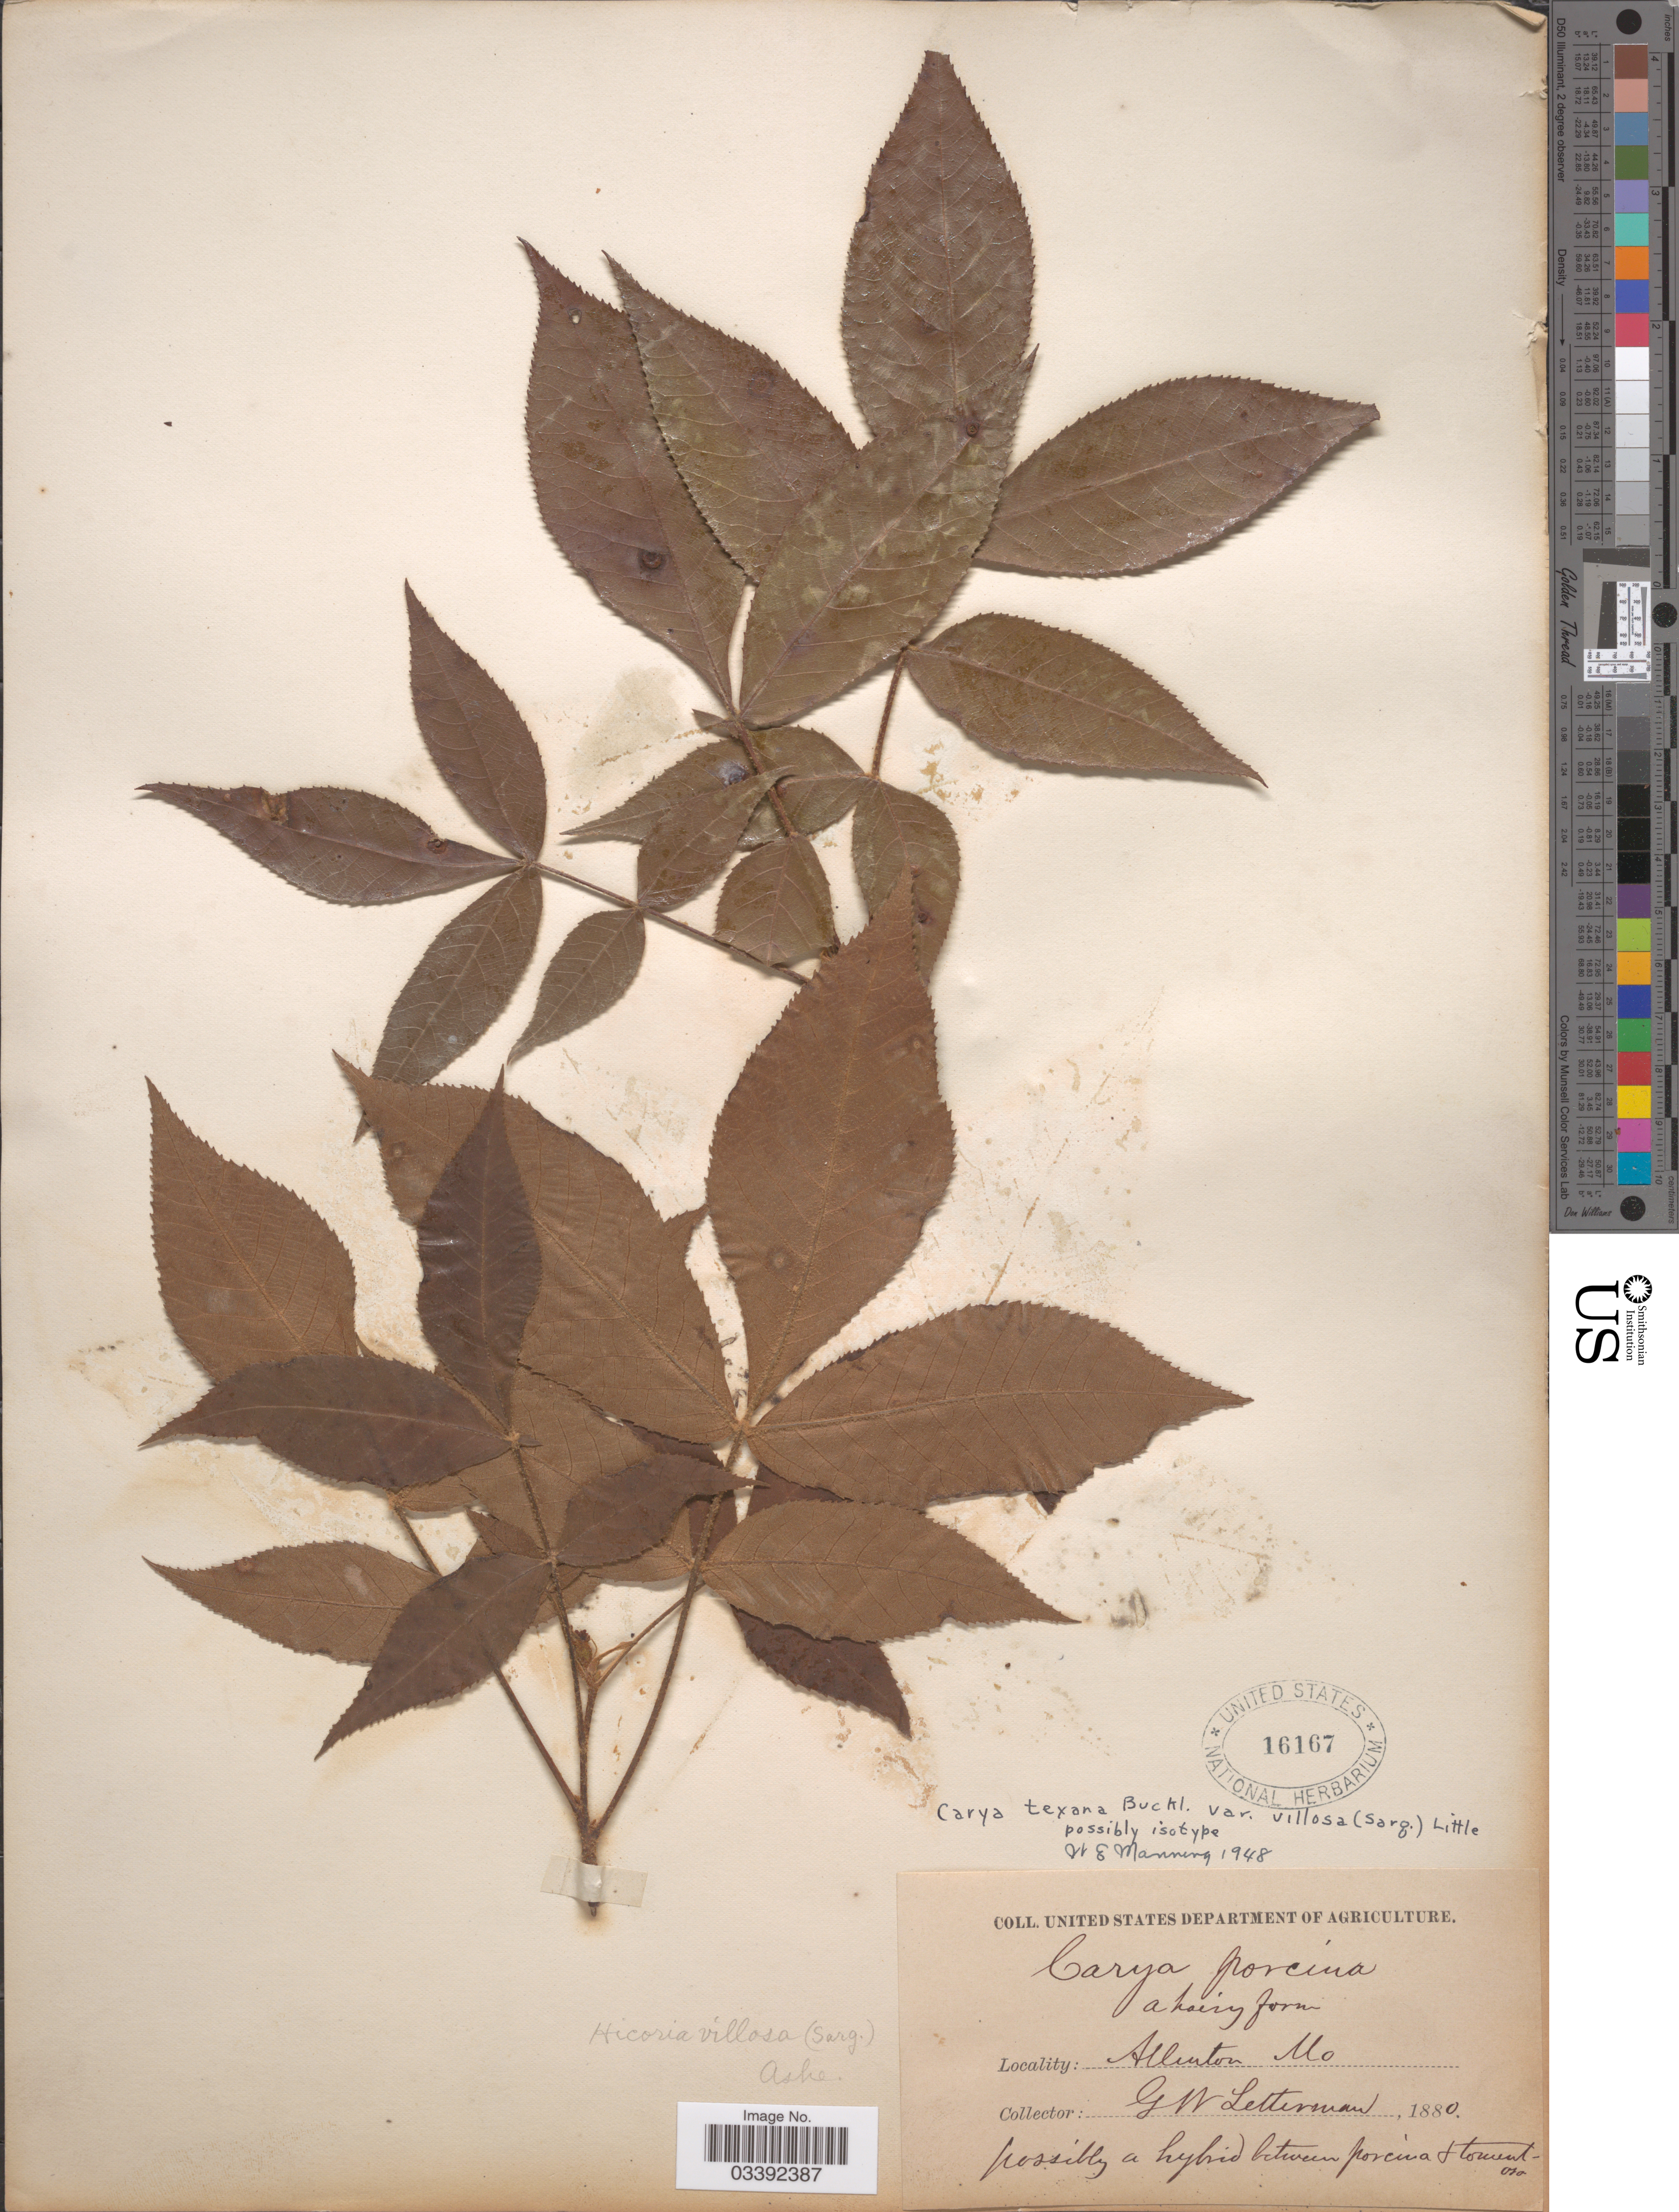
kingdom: Plantae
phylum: Tracheophyta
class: Magnoliopsida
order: Fagales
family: Juglandaceae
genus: Carya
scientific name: Carya texana var. villosa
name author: (Sarg.) Little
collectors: G. W. Letterman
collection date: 1880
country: United States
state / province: Missouri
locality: Allenton.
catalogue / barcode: US 16167